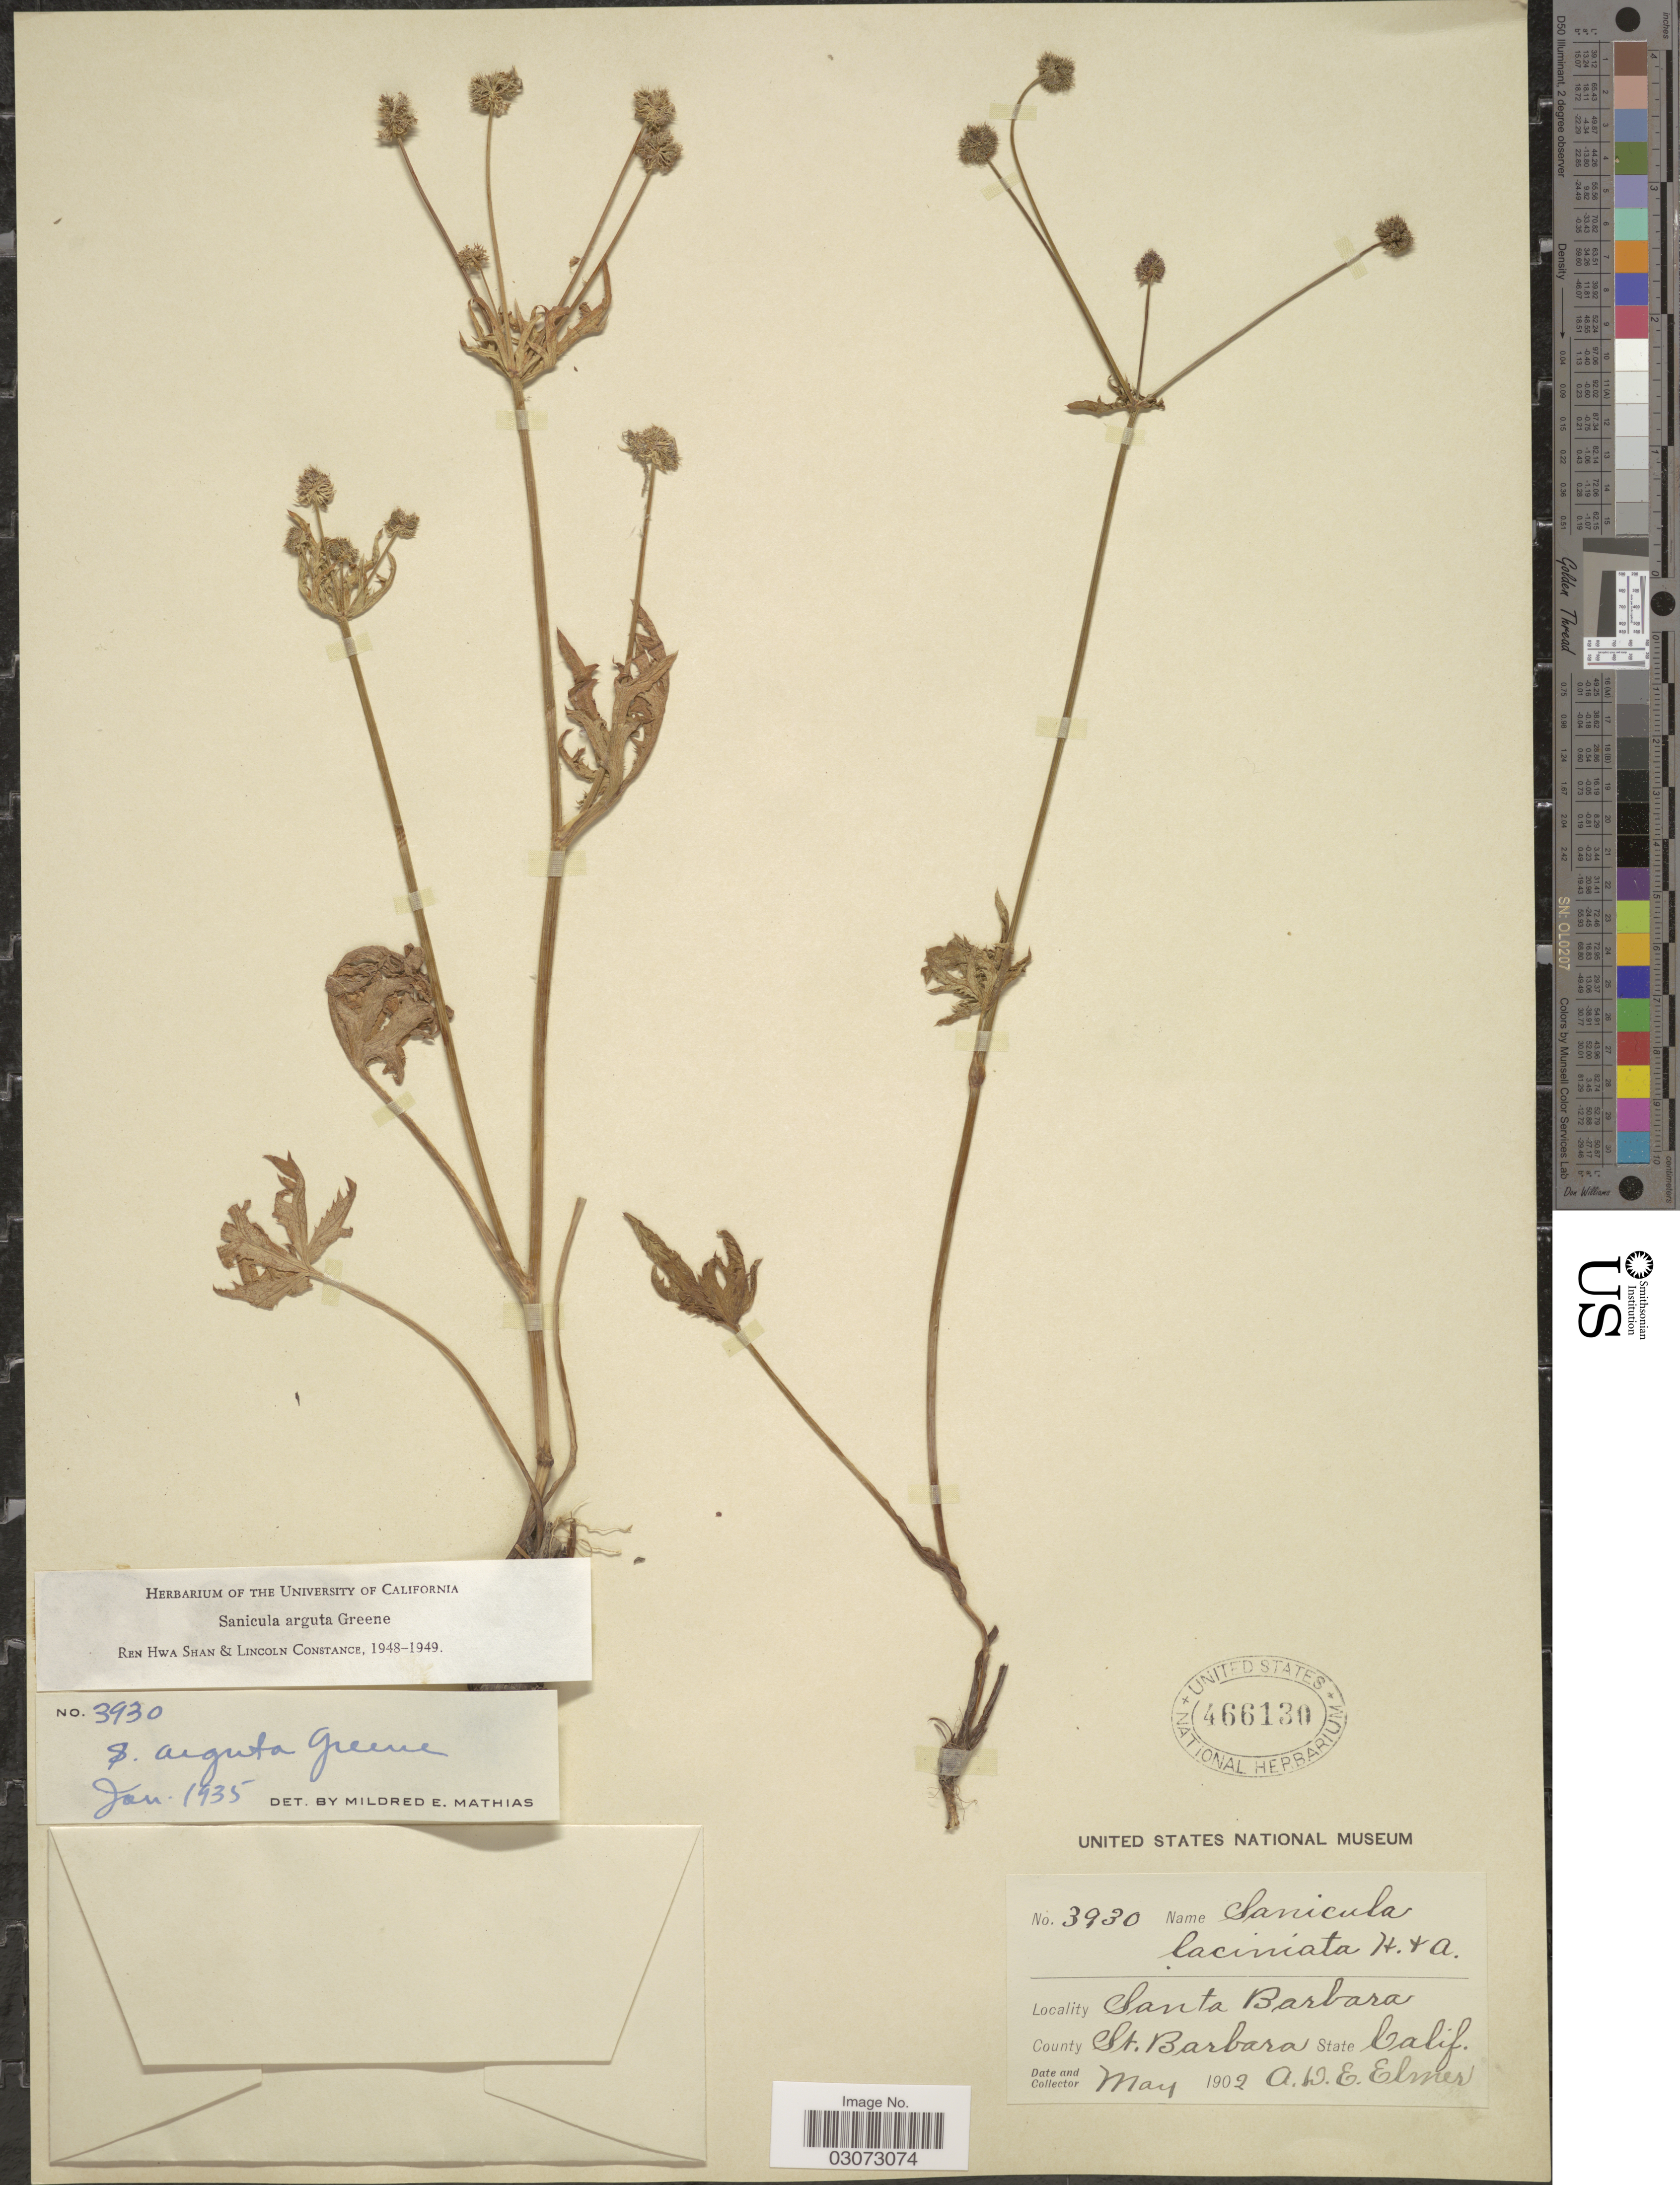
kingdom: Plantae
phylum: Tracheophyta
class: Magnoliopsida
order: Apiales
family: Apiaceae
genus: Sanicula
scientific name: Sanicula arguta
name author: Greene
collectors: A. D. E. Elmer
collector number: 3930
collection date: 1902-05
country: United States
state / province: California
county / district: Santa Barbara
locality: Santa Barbara. County St. Barbara. State Calif.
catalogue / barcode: US 466130